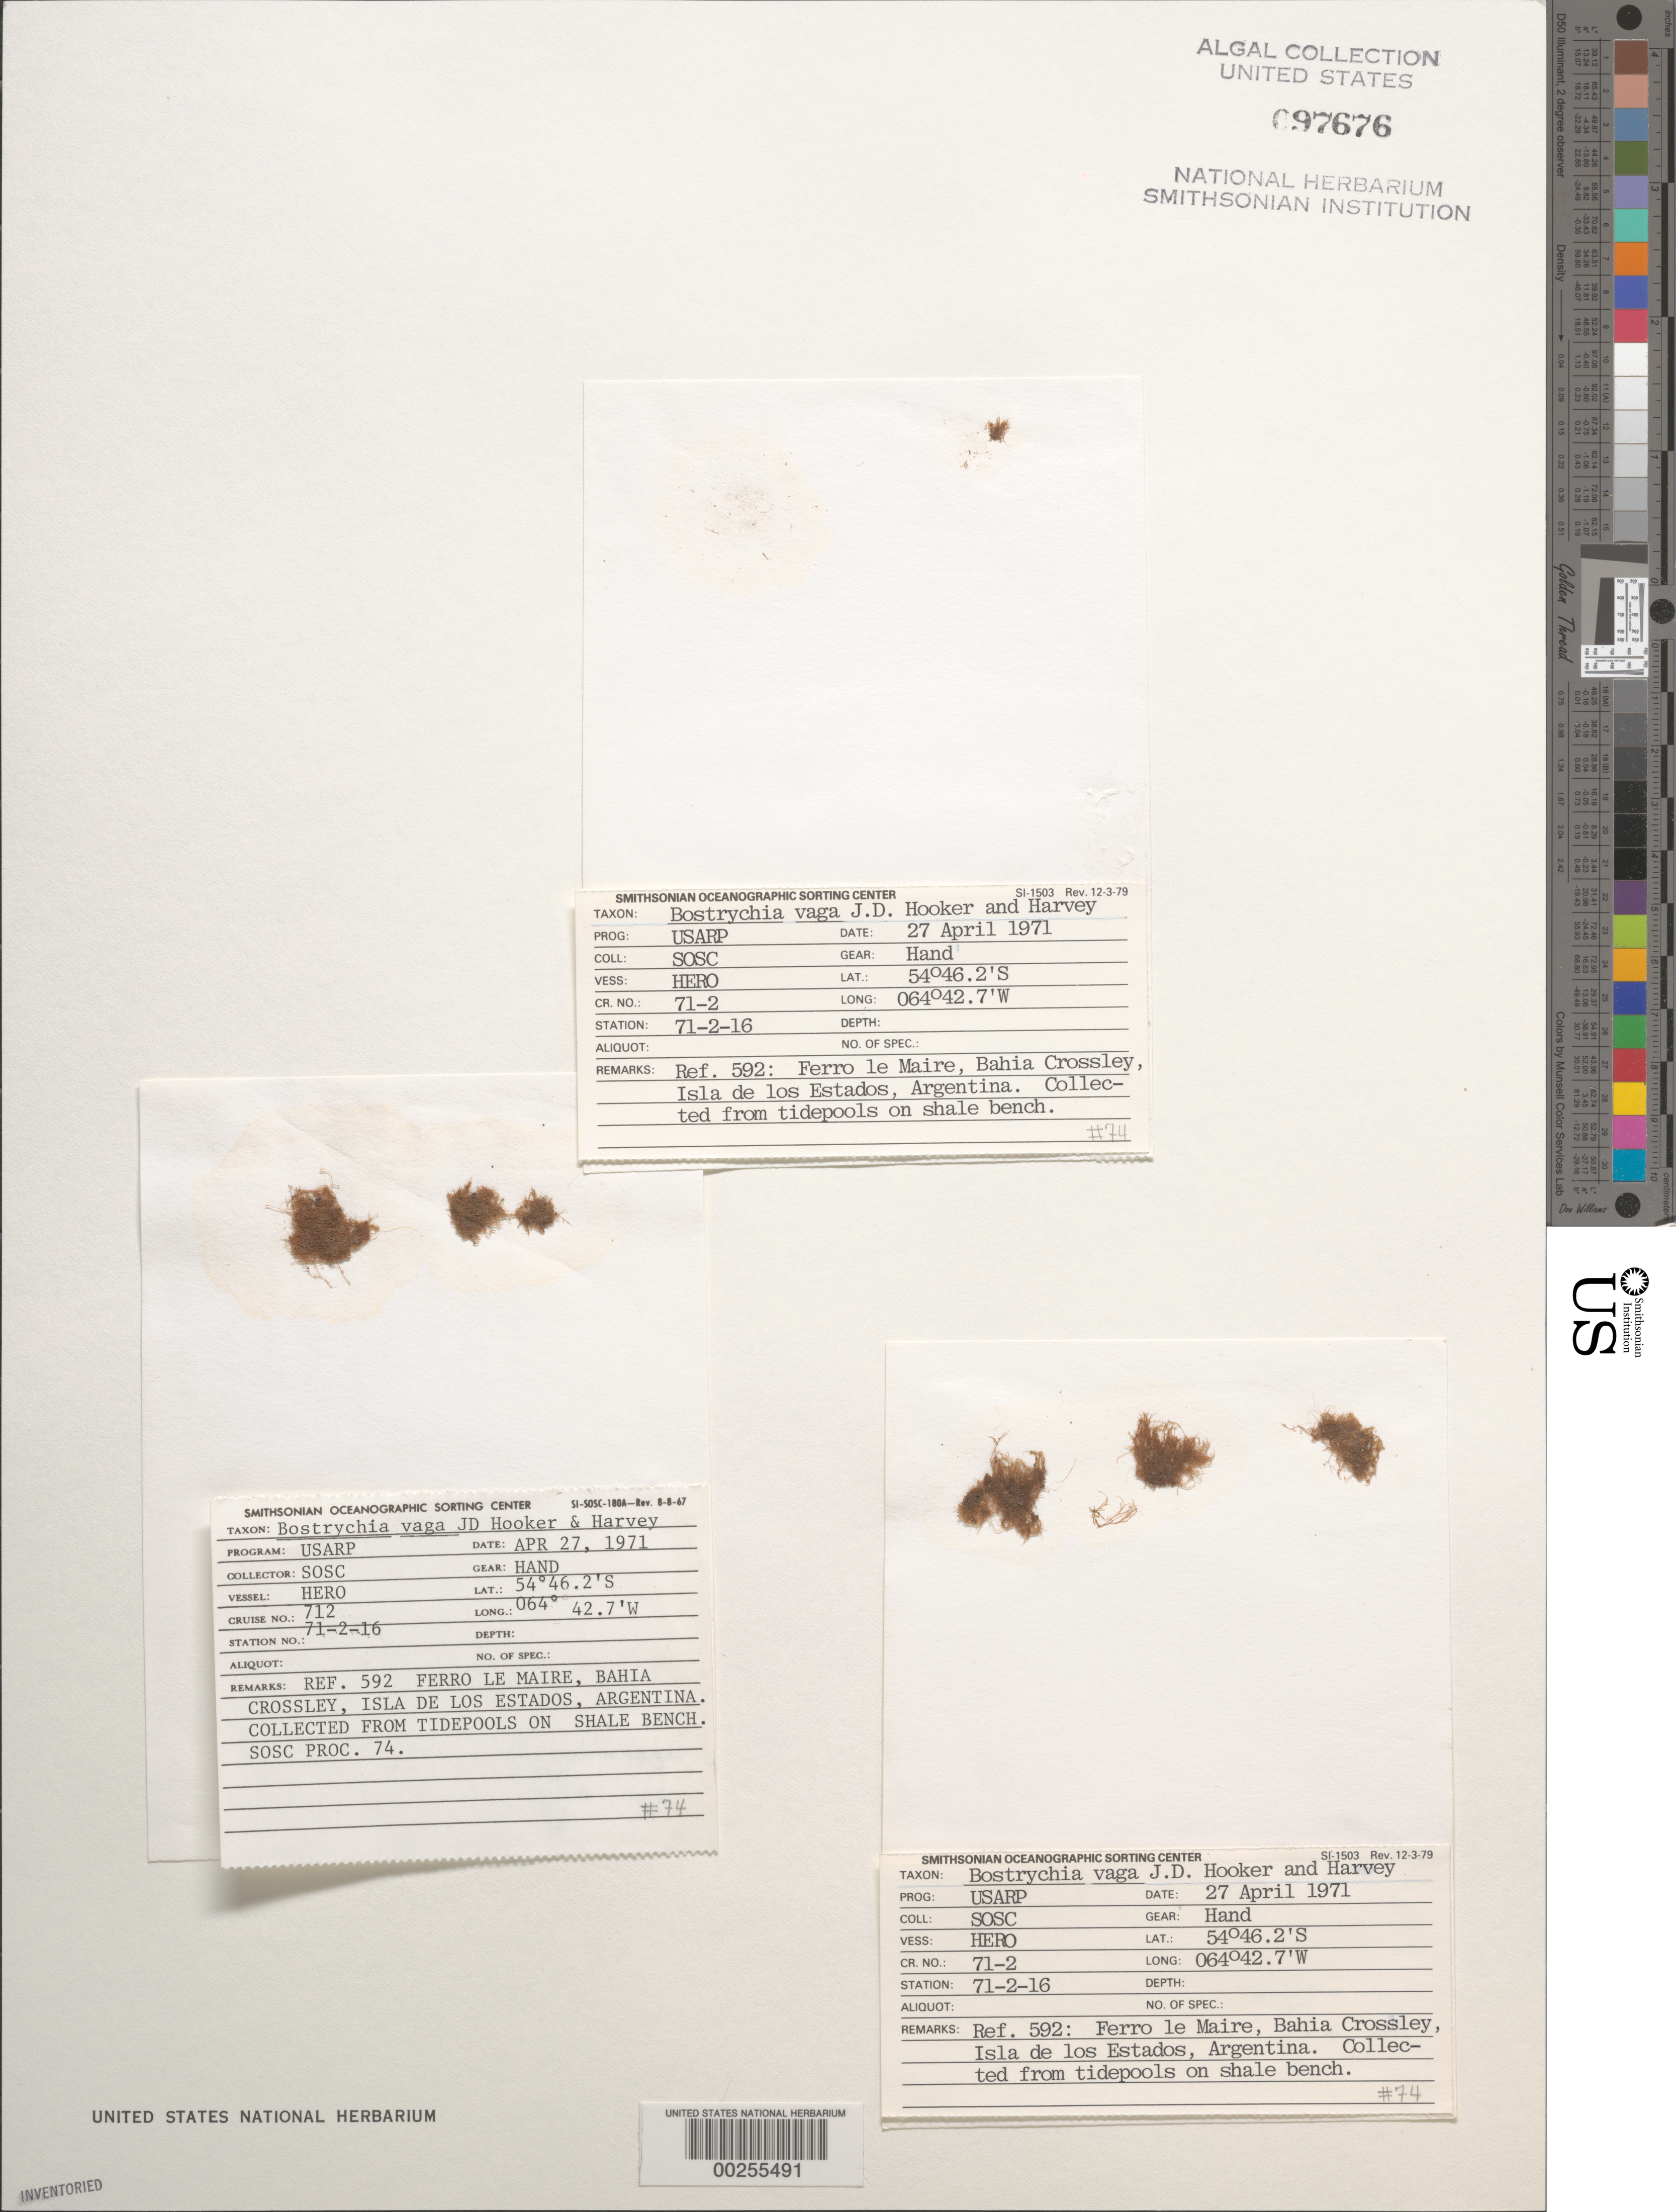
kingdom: Plantae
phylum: Rhodophyta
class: Florideophyceae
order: Ceramiales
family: Rhodomelaceae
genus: Bostrychia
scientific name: Bostrychia vaga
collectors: SOSC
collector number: Station 71-2-16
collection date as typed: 27 Apr 1971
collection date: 1971-04-27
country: Argentina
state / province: Tierra del Fuego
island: Isla de los Estados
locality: Ferro le Maire, Bahia Crossley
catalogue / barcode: US 97676